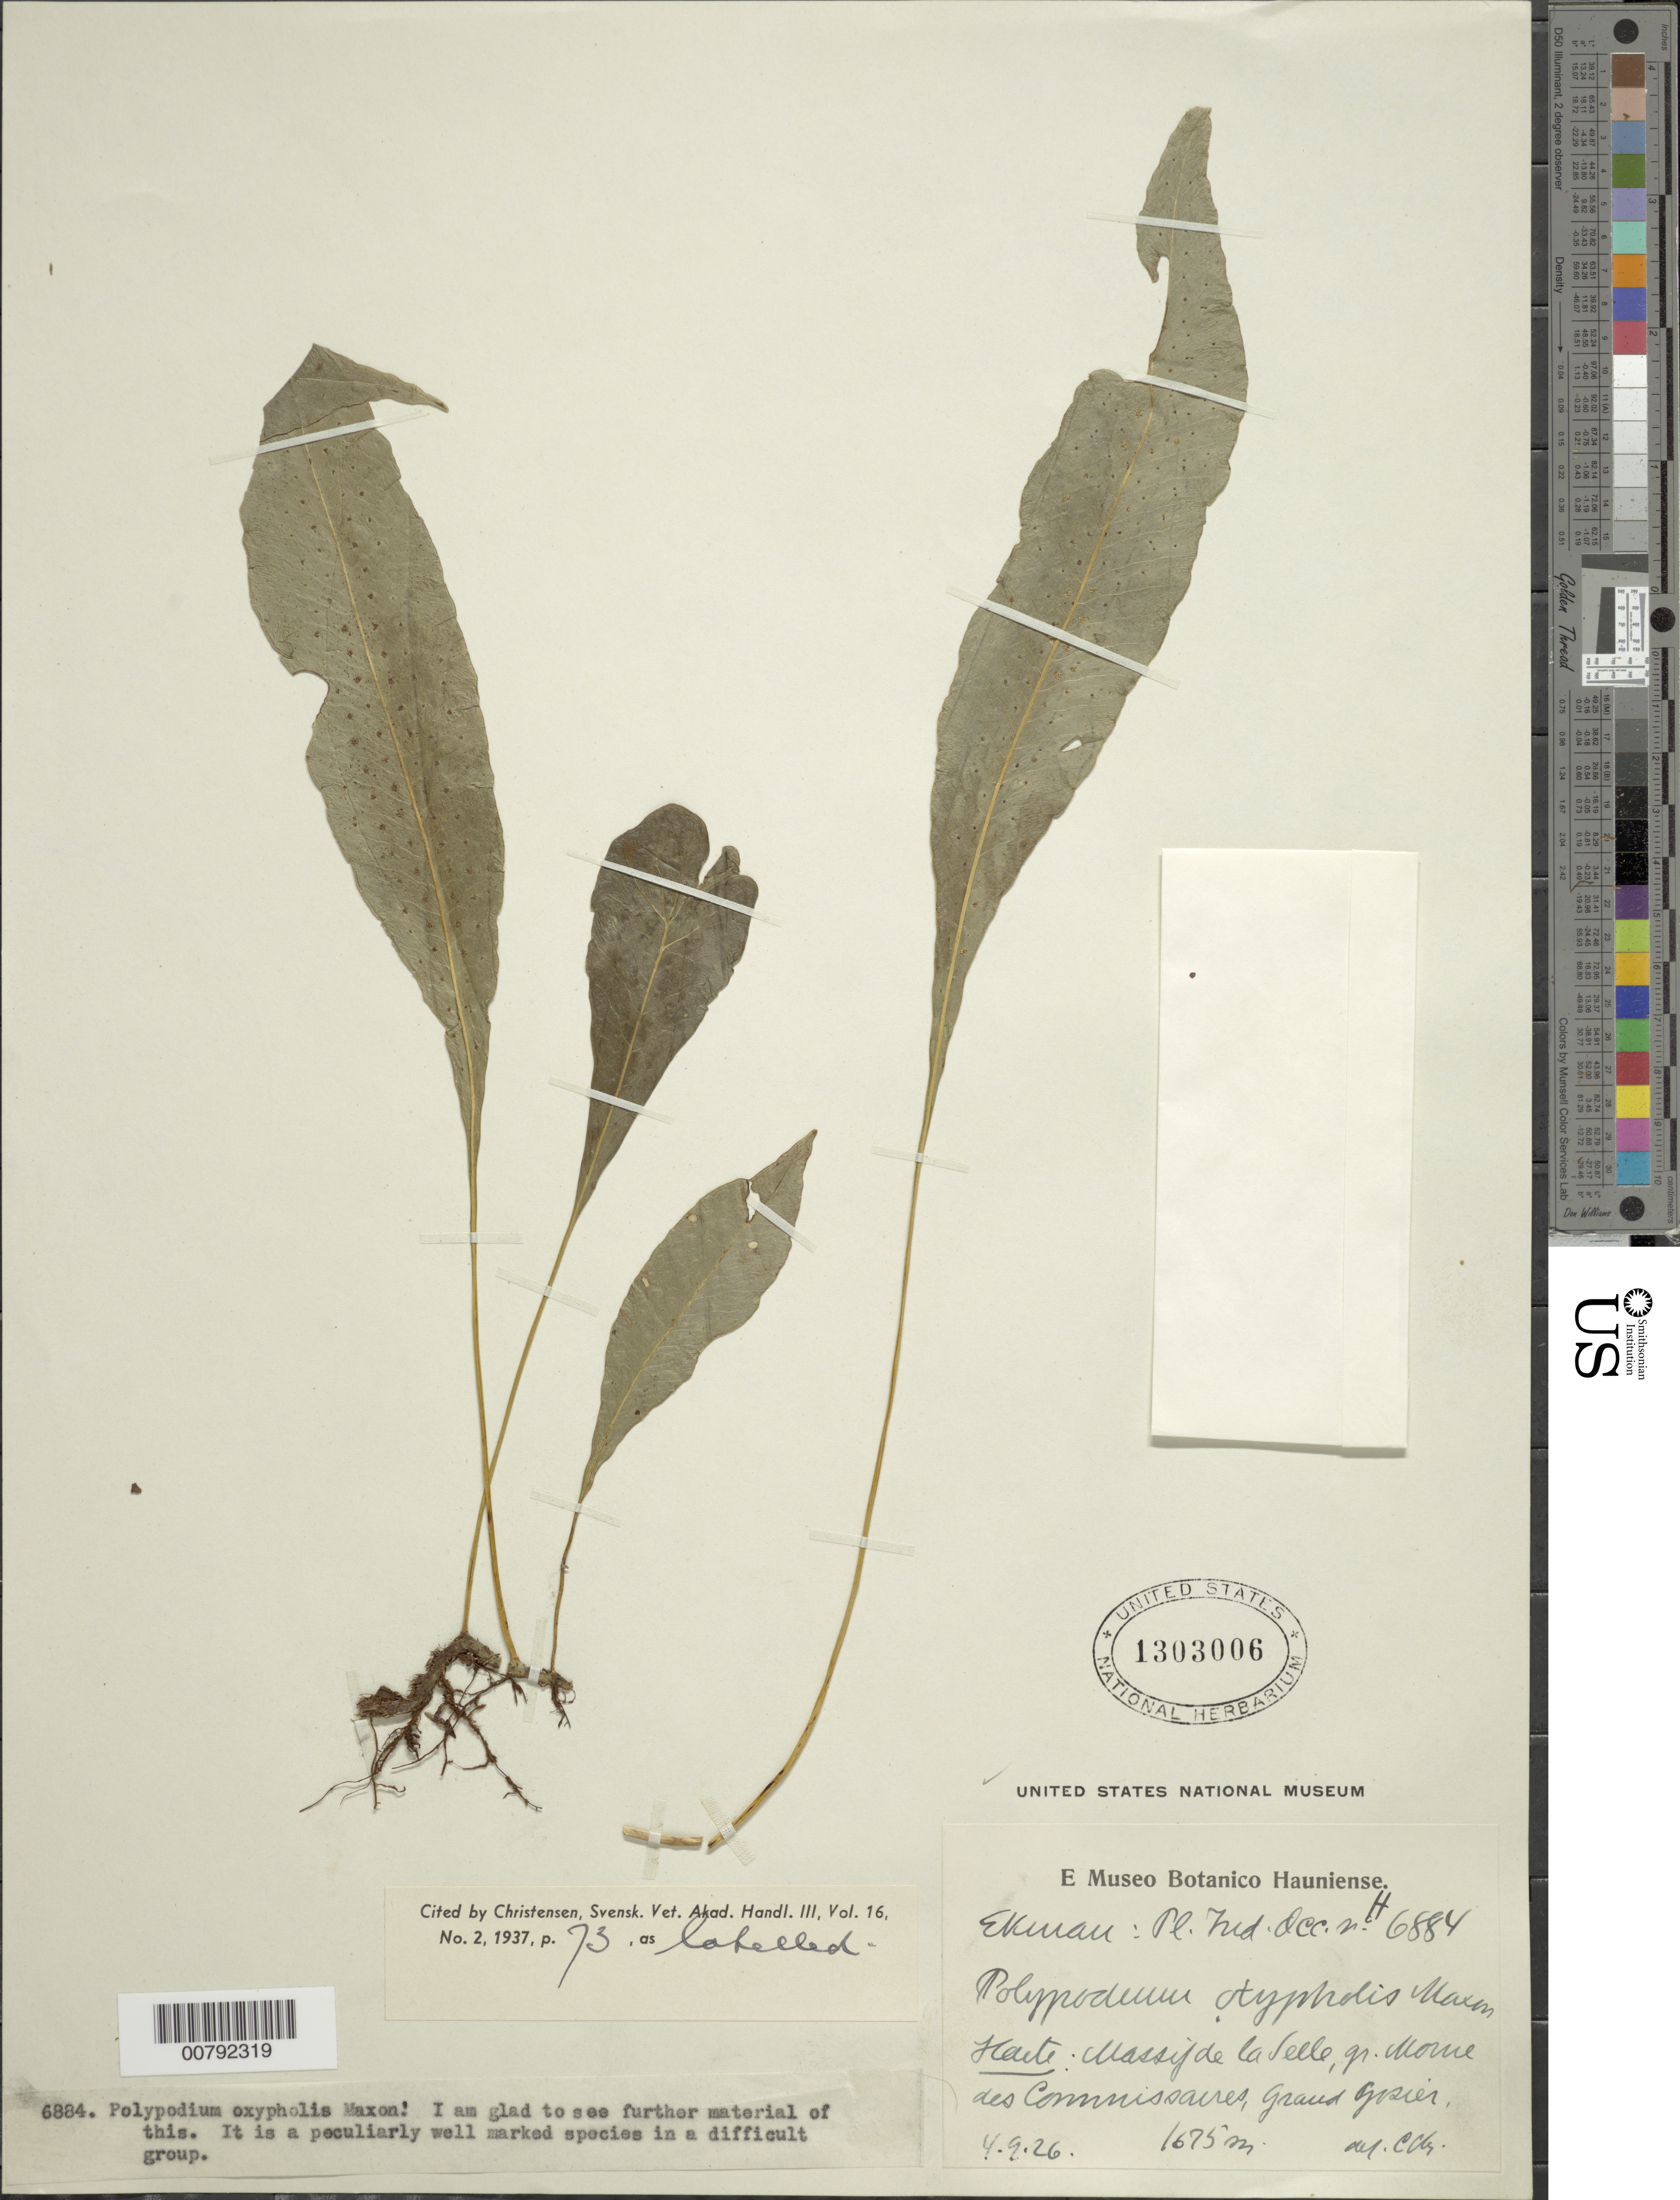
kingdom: Plantae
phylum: Tracheophyta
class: Polypodiopsida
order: Polypodiales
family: Polypodiaceae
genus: Campyloneurum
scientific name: Campyloneurum oxypholis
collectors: E. L. Ekman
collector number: H 6884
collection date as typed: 04 Sep 1926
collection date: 1926-09-04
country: Haiti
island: Hispaniola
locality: Massif de la Selle, Gd. Gosice, M. des Commissaires, Ravin-Fanchon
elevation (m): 1675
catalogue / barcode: US 1303006